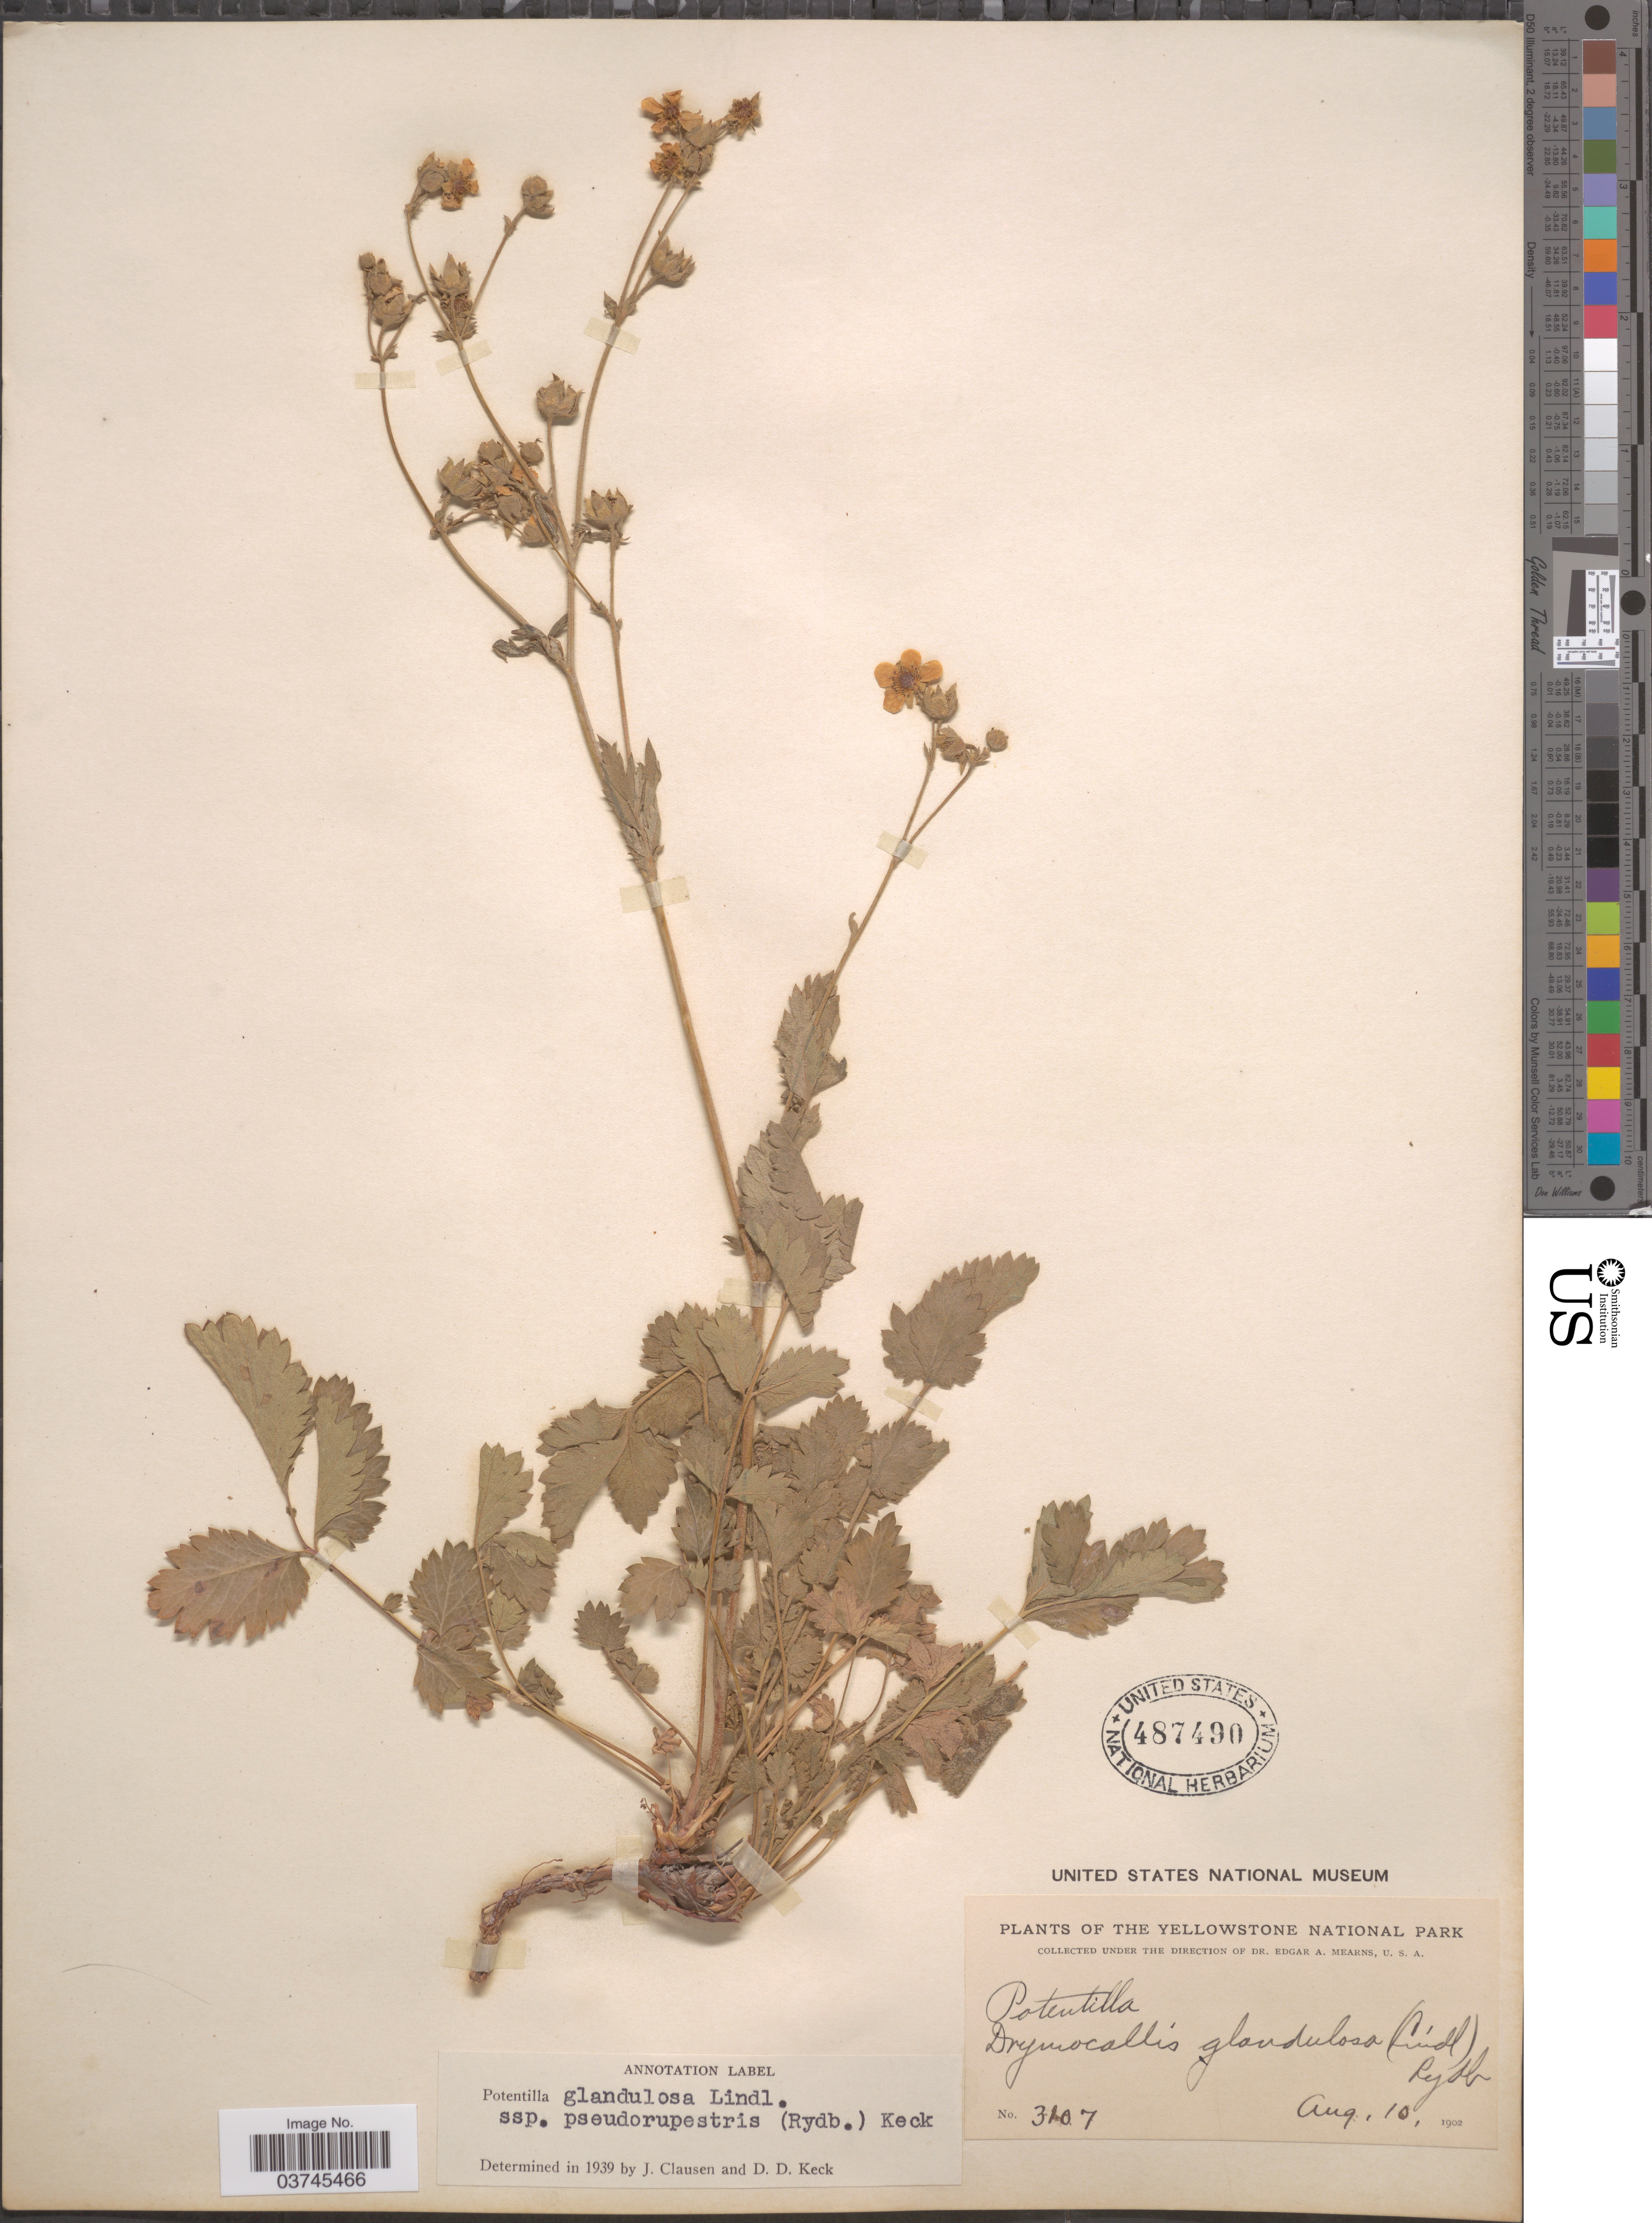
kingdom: Plantae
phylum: Tracheophyta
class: Magnoliopsida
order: Rosales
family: Rosaceae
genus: Drymocallis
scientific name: Drymocallis pseudorupestris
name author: (Rydb.) Rydb.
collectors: E. A. Mearns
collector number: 3107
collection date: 1902-08-10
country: United States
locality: The Yellowstone National Park.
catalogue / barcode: US 487490